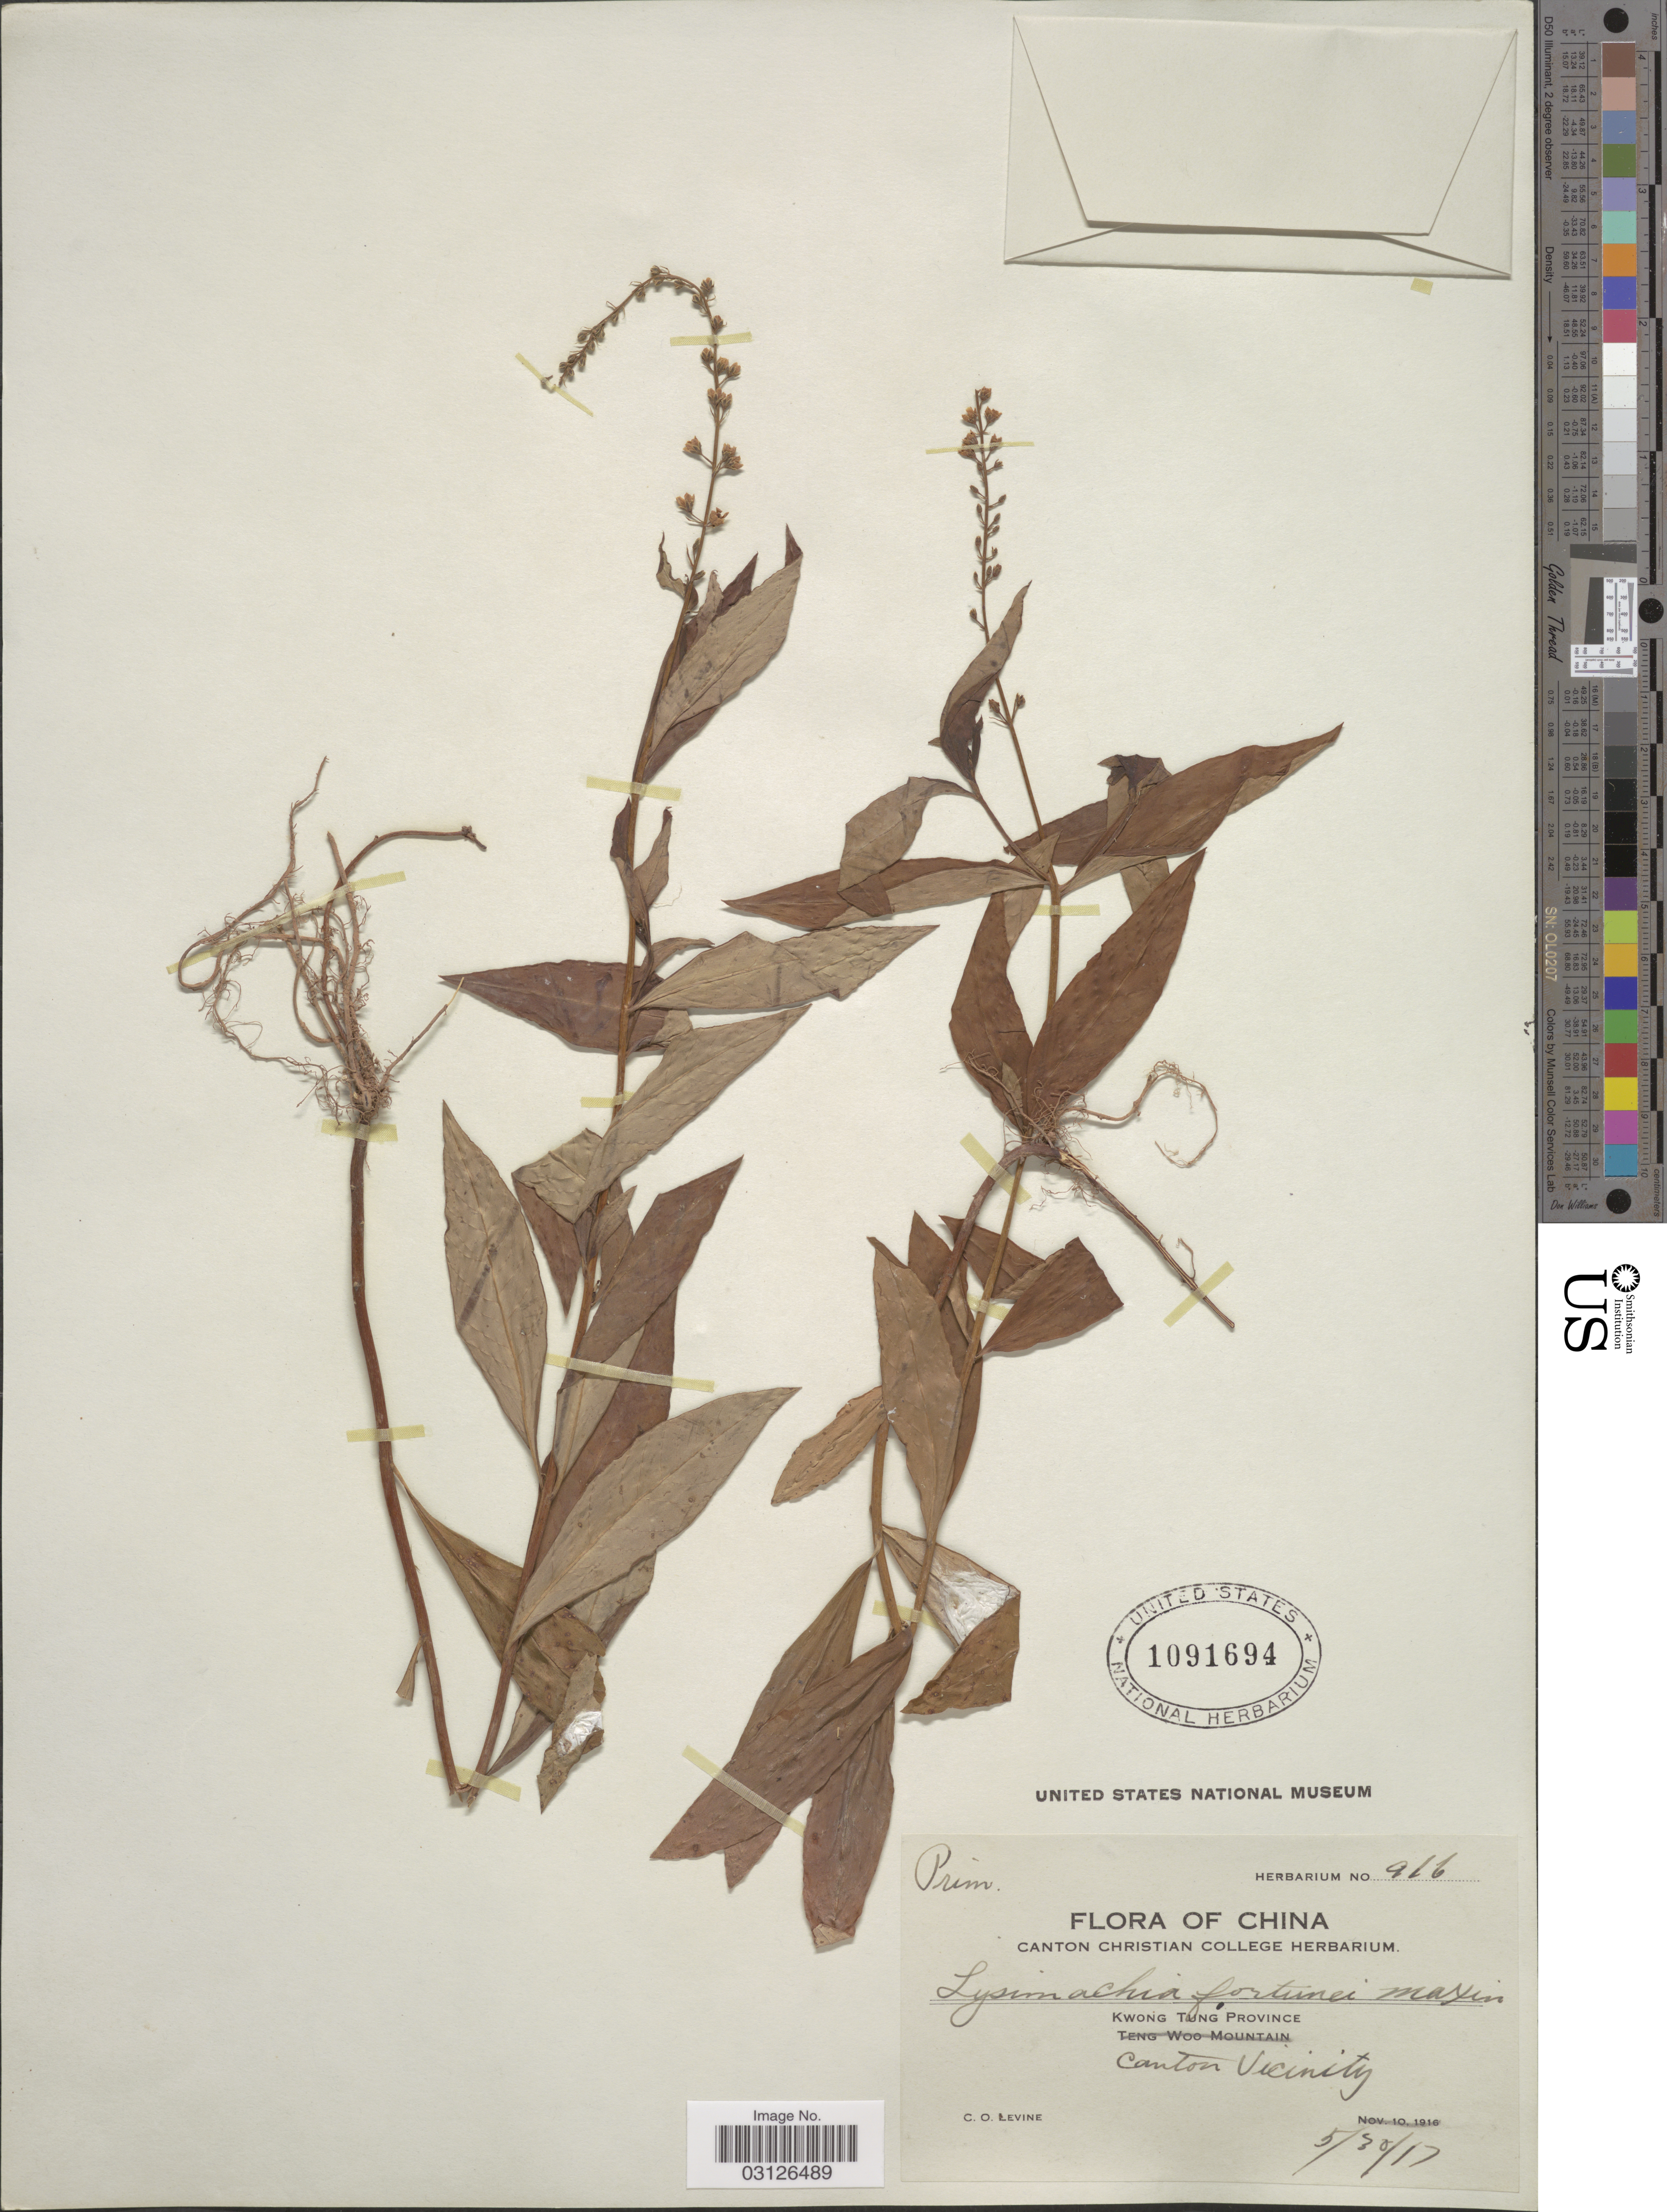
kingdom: Plantae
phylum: Tracheophyta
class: Magnoliopsida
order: Ericales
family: Primulaceae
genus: Lysimachia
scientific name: Lysimachia fortunei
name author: Maxim.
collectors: C. O. Levine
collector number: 916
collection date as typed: Transcribed d/m/y: 30/5/17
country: China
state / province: Guangdong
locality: Kwong Tung Province. Canton Vicinity.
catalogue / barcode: US 1091694